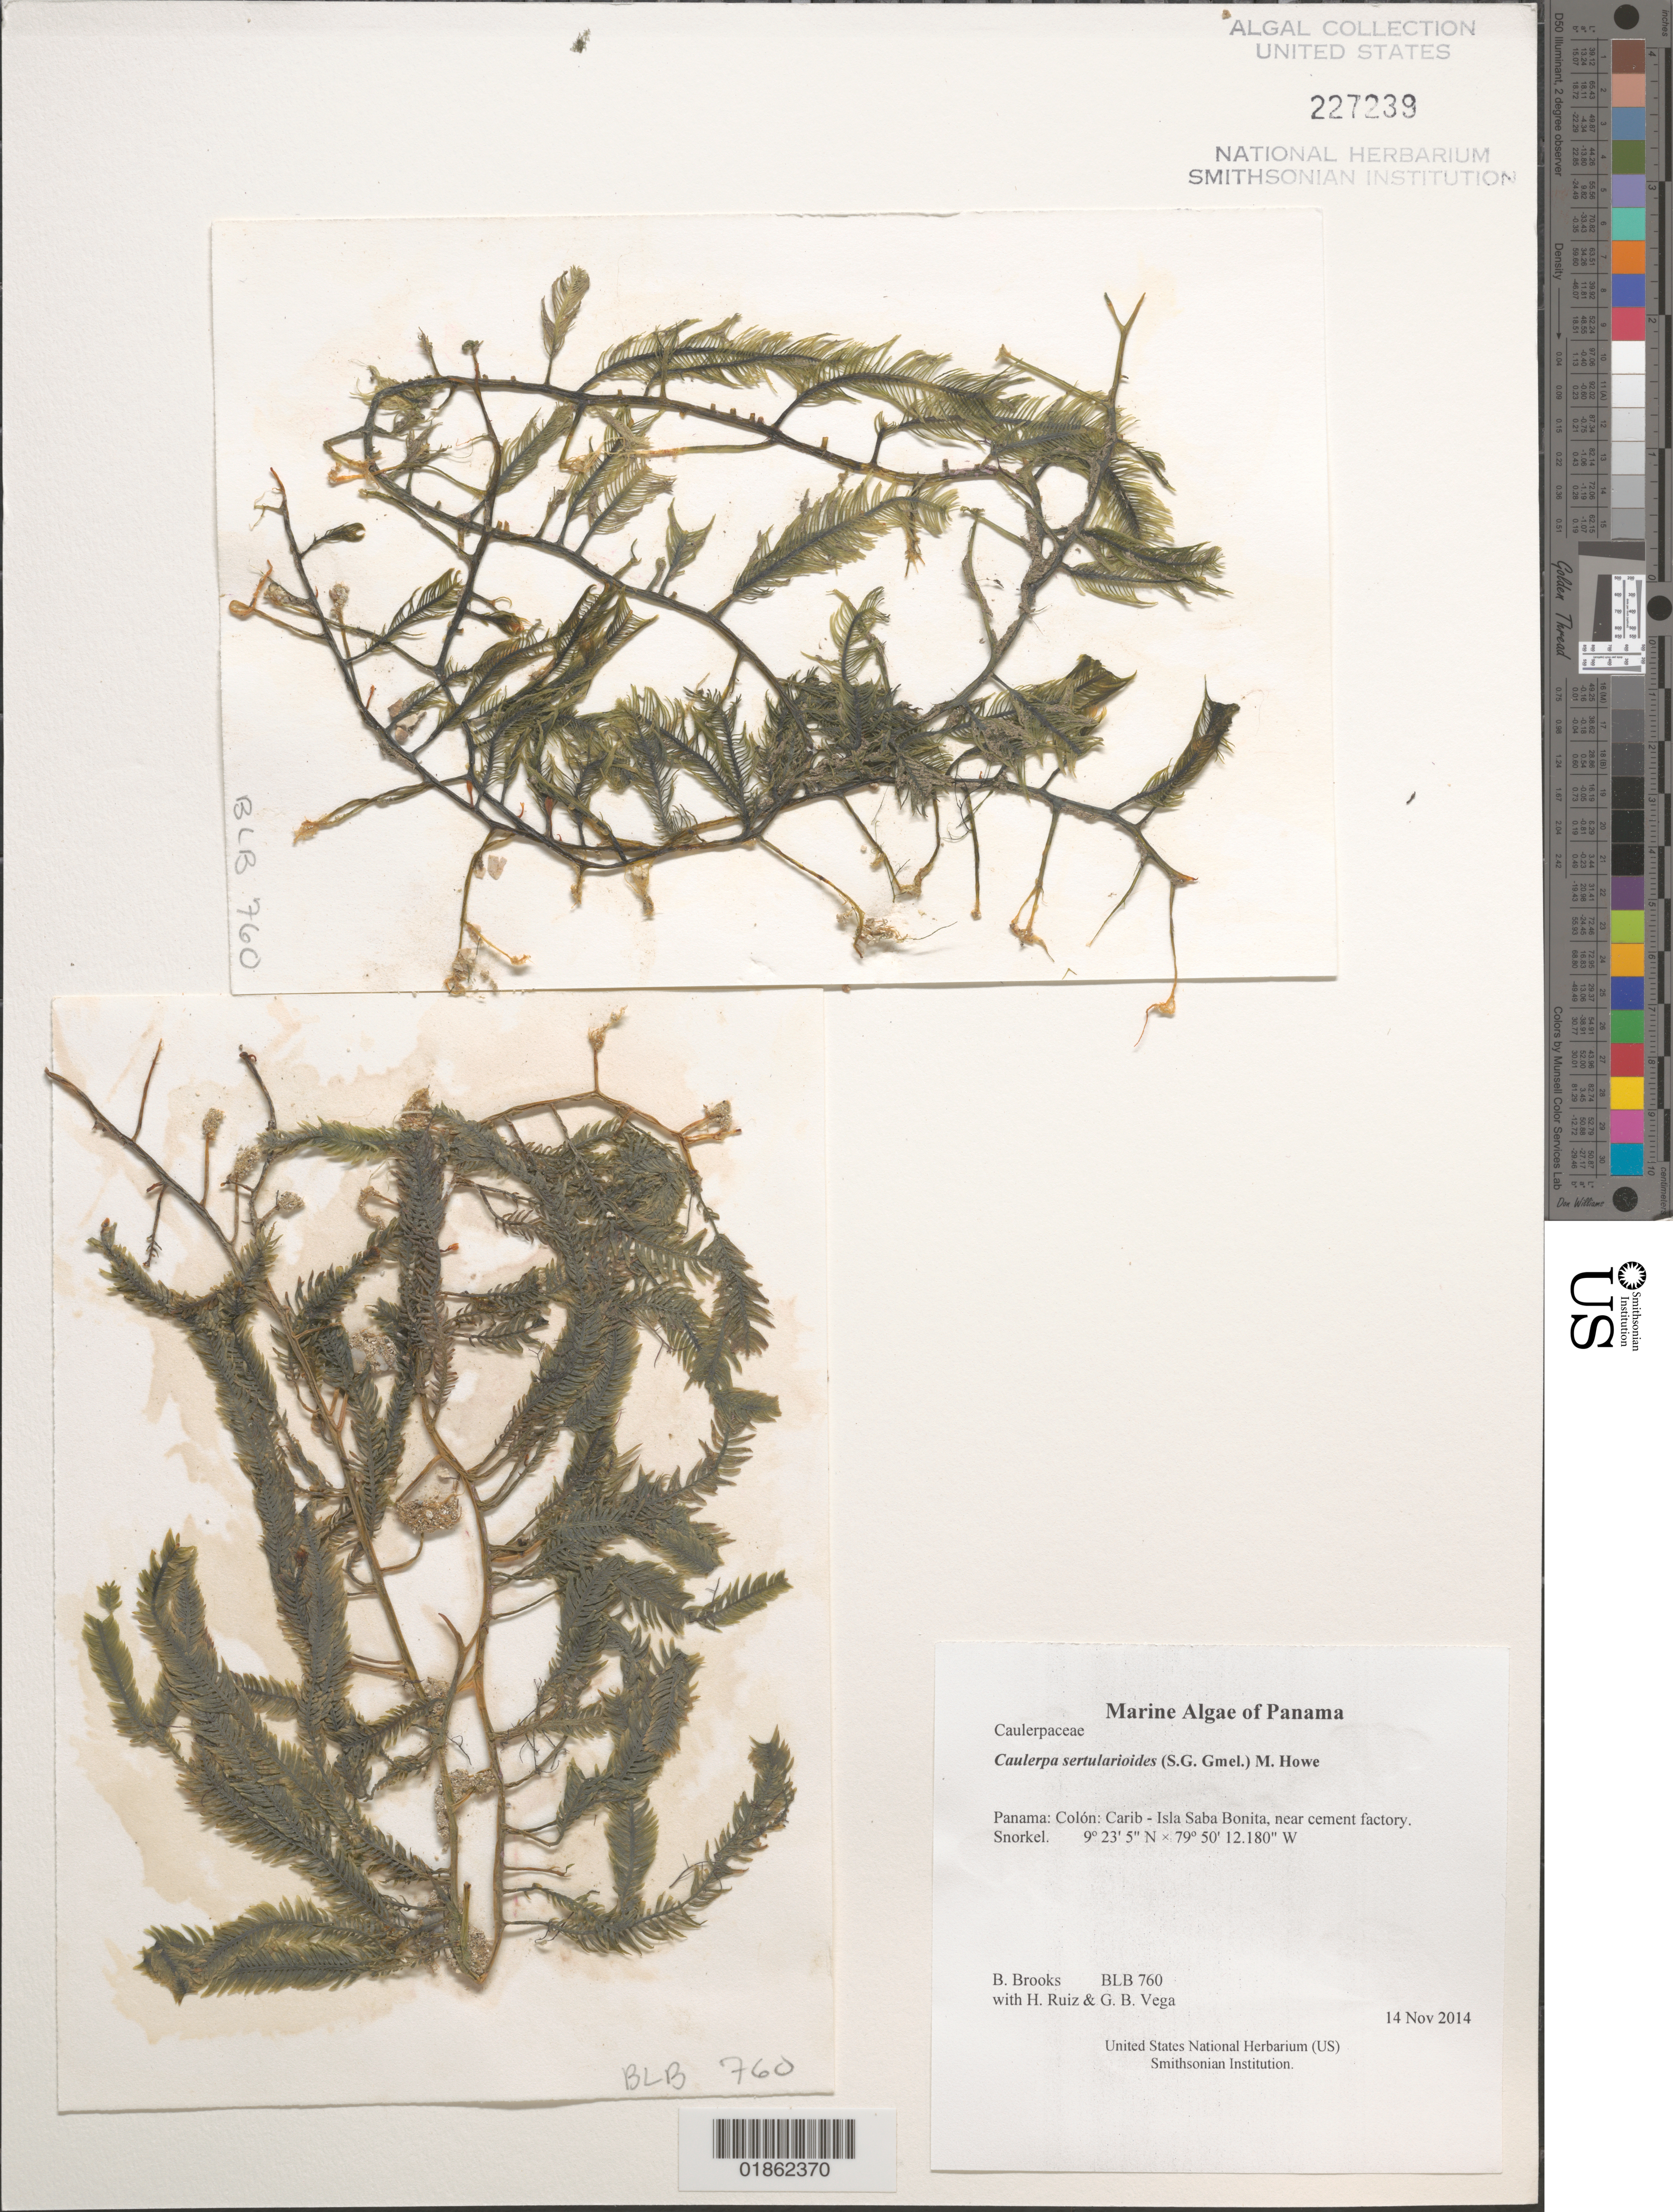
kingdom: Plantae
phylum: Chlorophyta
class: Ulvophyceae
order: Bryopsidales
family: Caulerpaceae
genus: Caulerpa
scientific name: Caulerpa sertularioides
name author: (S.G. Gmel.) M. Howe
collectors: B. Brooks, H. Ruiz & G. B. Vega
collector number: BLB 760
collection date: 2014-11-14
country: Panama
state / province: Colón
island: Saba Bonita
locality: Carib - Isla Saba Bonita, near cement factory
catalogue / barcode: US 227239